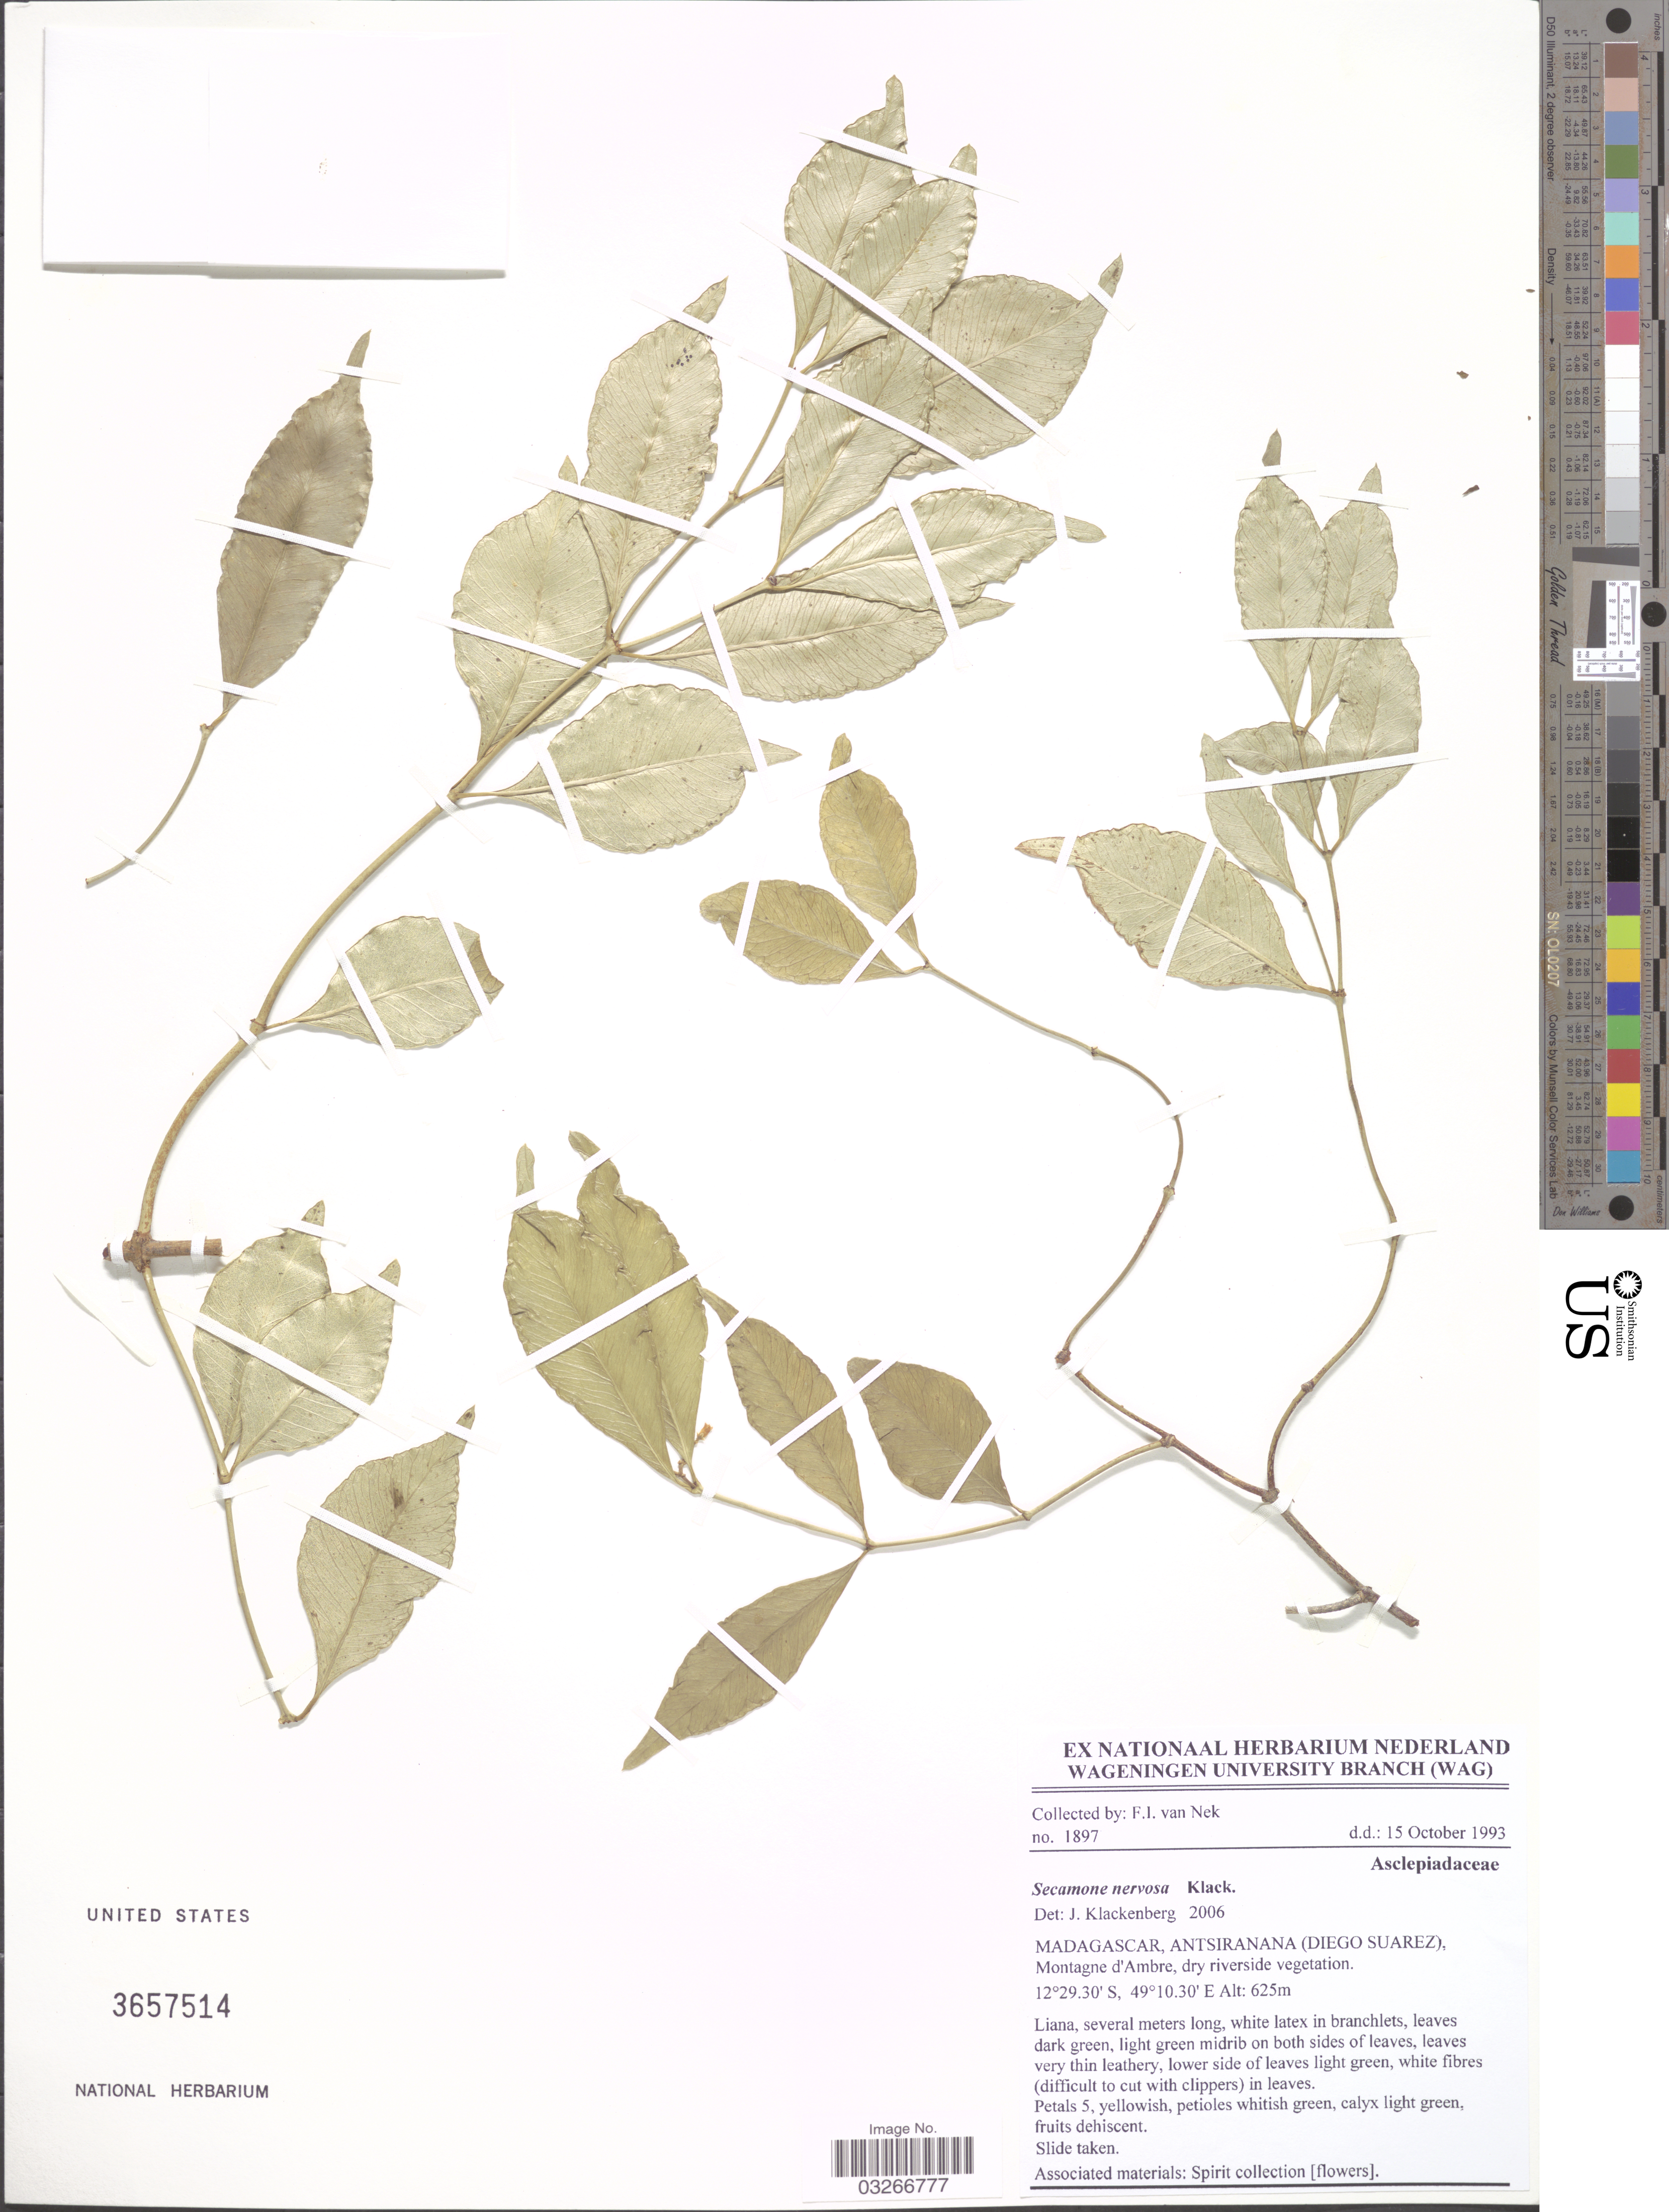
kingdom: Plantae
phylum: Tracheophyta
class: Magnoliopsida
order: Gentianales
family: Apocynaceae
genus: Secamone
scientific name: Secamone nervosa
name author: Klack.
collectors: F. van Nek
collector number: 1897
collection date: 1993-10-15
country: Madagascar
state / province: Diana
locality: (Diego Suarez), Montagne d'Ambre, dry riverside vegetation.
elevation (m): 625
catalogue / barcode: US 3657514